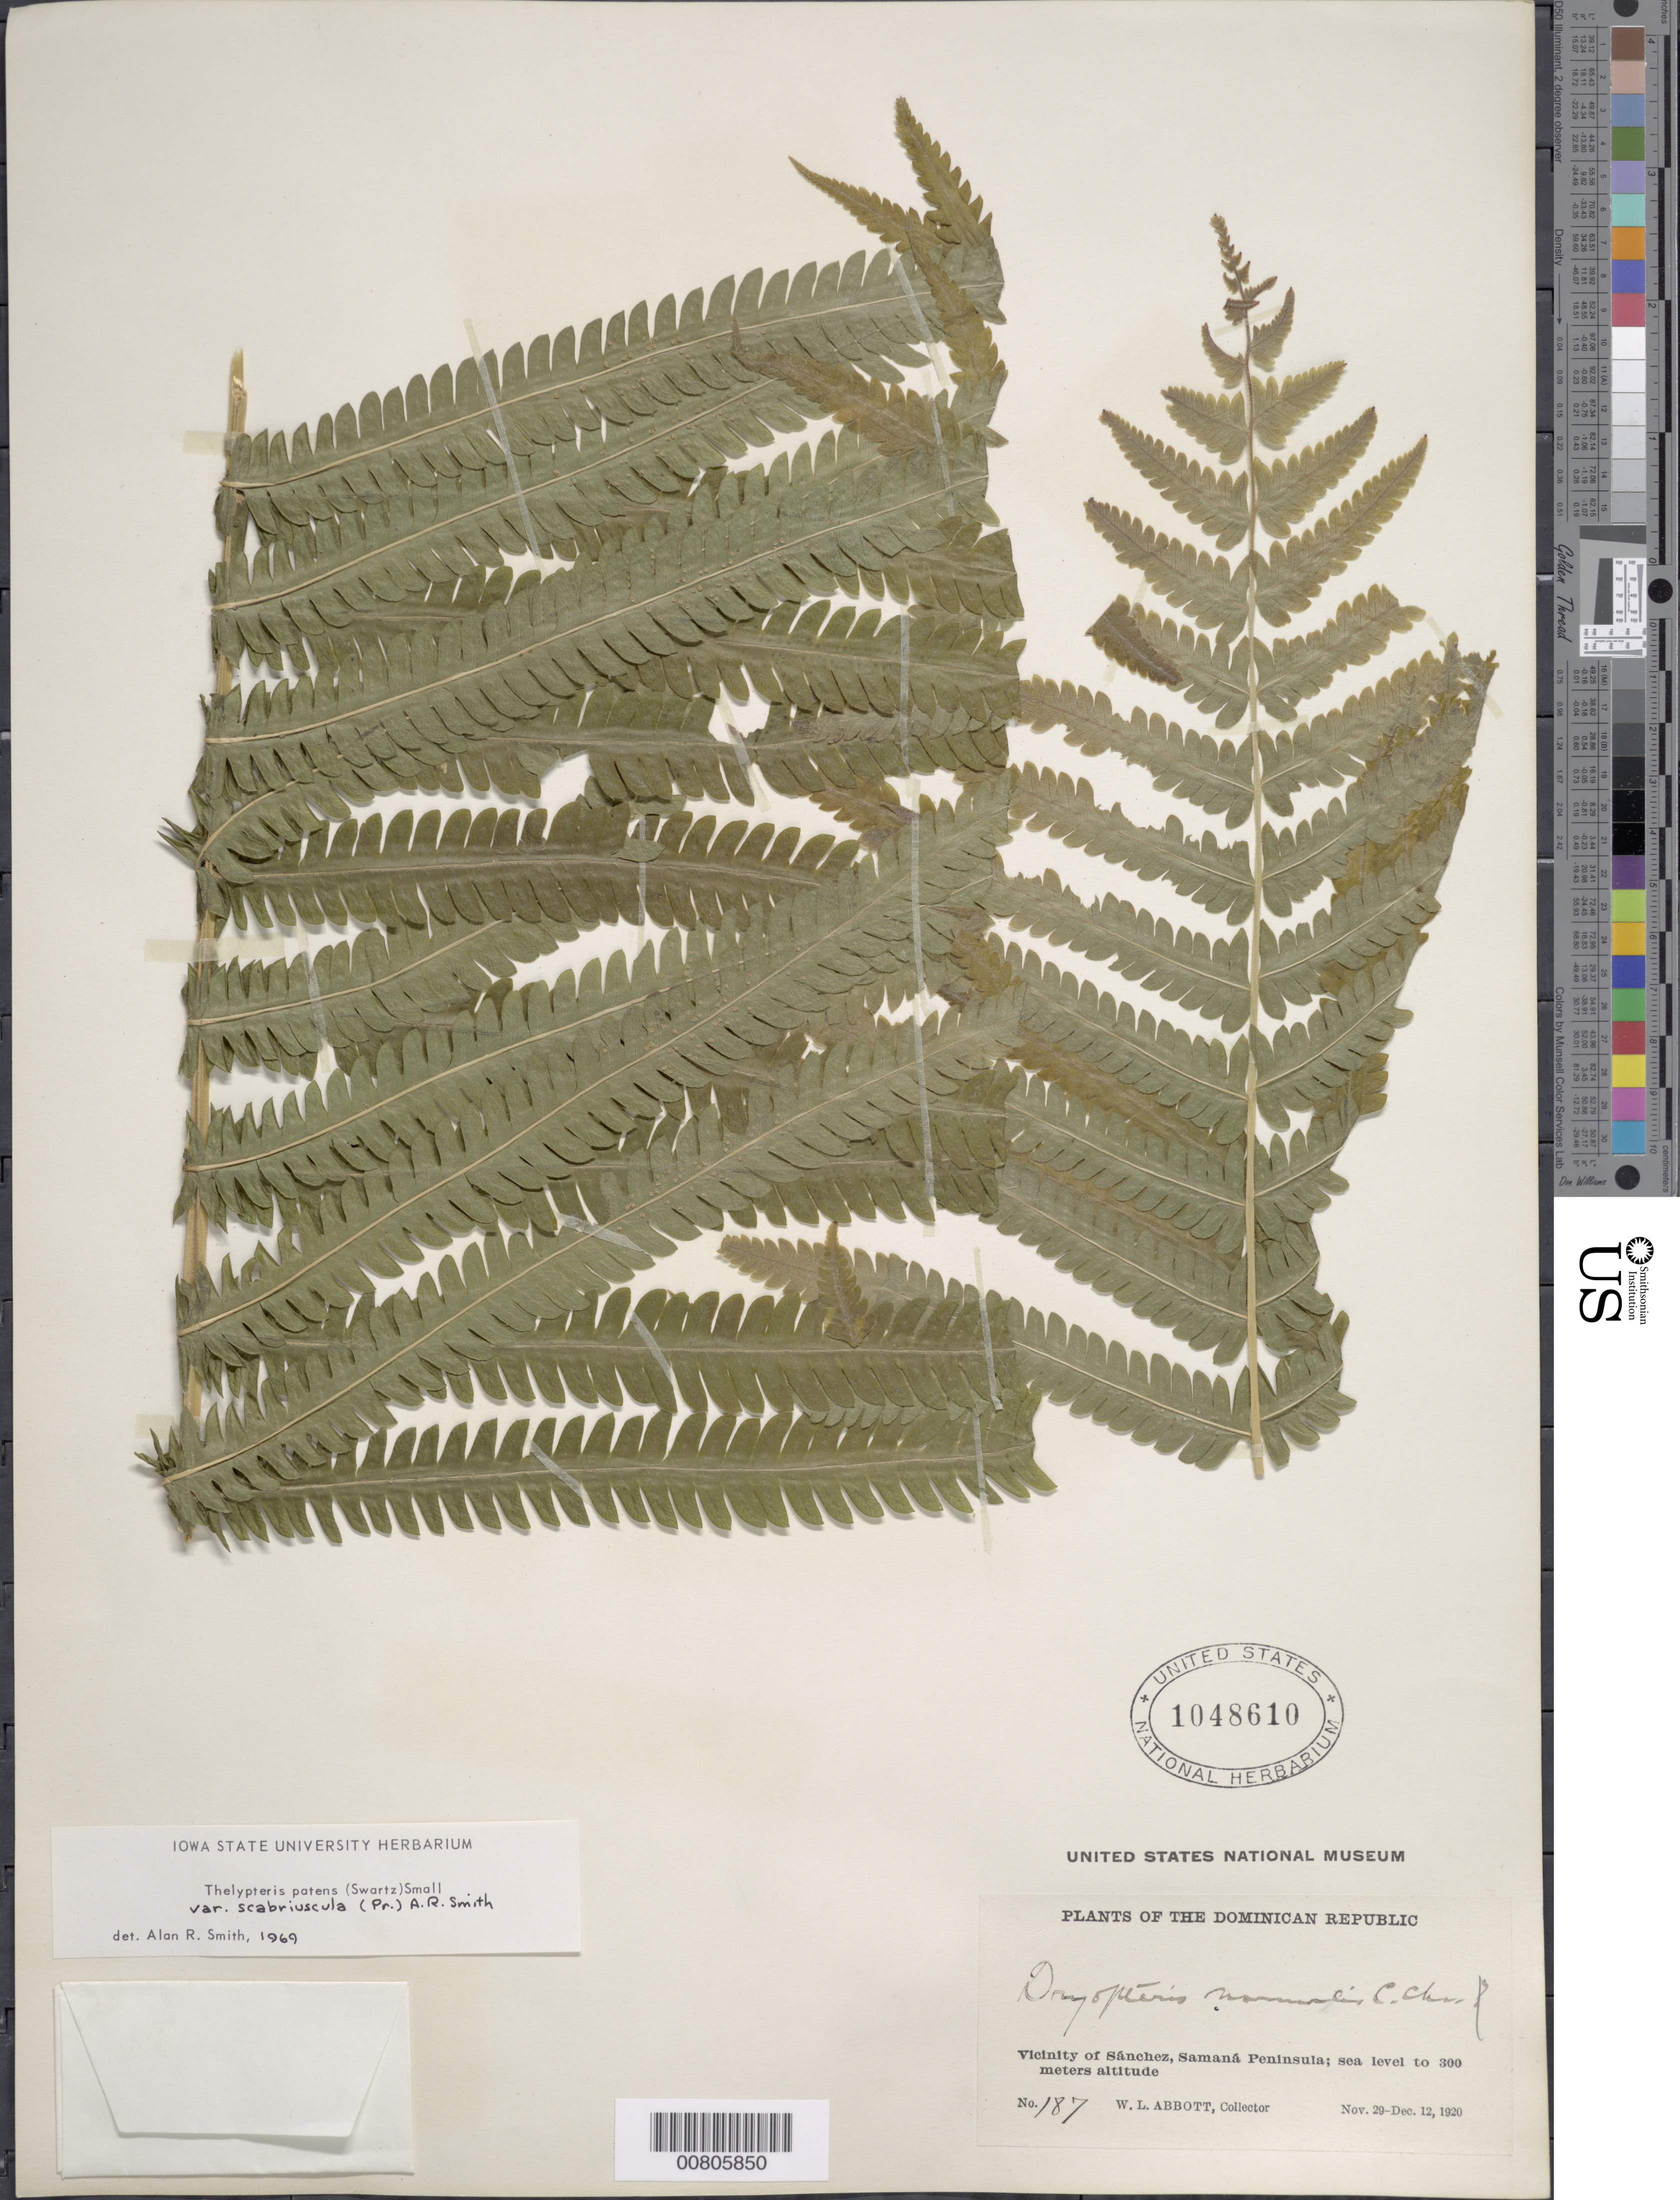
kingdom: Plantae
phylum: Tracheophyta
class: Polypodiopsida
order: Polypodiales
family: Thelypteridaceae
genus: Christella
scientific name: Christella patens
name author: (Sw.) Holttum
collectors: W. L. Abbott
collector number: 187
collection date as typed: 29 Nov 1920 to 12 Dec 1920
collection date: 1920-11-29/1920-12-12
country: Dominican Republic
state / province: Samana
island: Hispaniola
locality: Samaná Peninsula, Sánchez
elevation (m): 0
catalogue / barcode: US 1048610